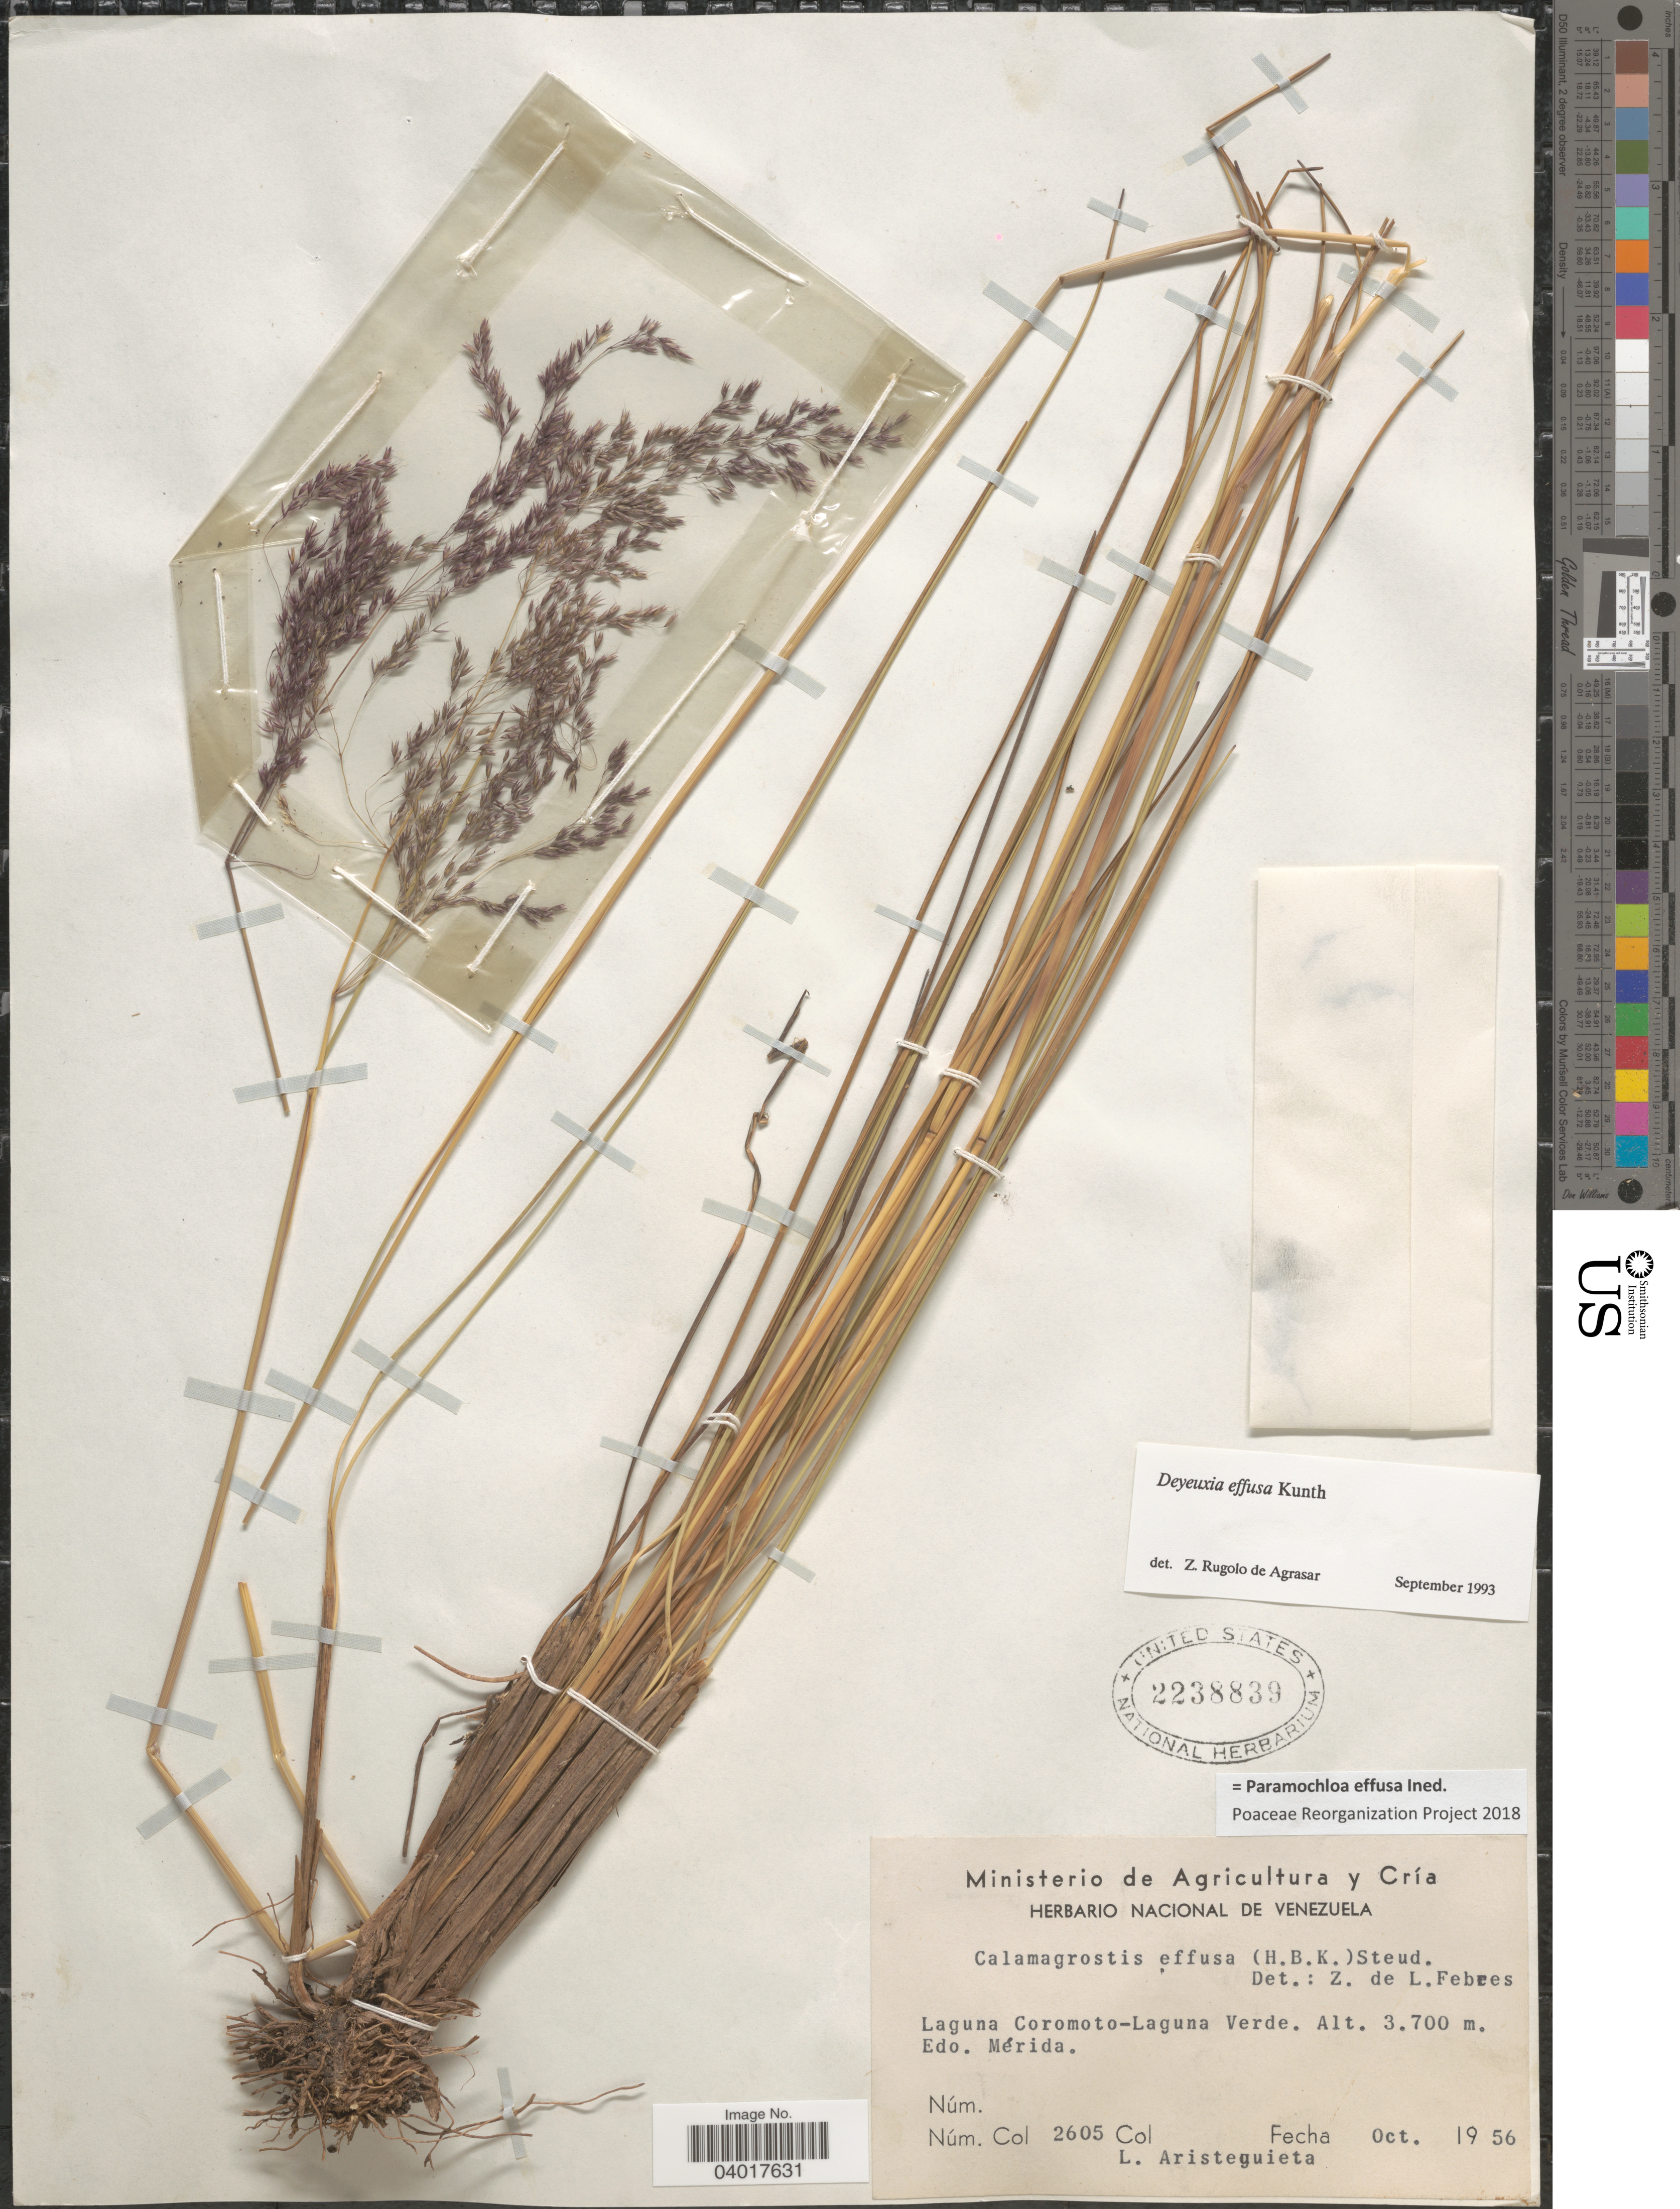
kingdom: Plantae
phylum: Tracheophyta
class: Liliopsida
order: Poales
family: Poaceae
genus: Paramochloa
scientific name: Paramochloa effusa ined.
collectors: L. Aristeguieta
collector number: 2605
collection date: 1956-10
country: Venezuela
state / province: Merida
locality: Laguna Coromoto-Laguna Verde.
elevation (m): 3700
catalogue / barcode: US 2238839